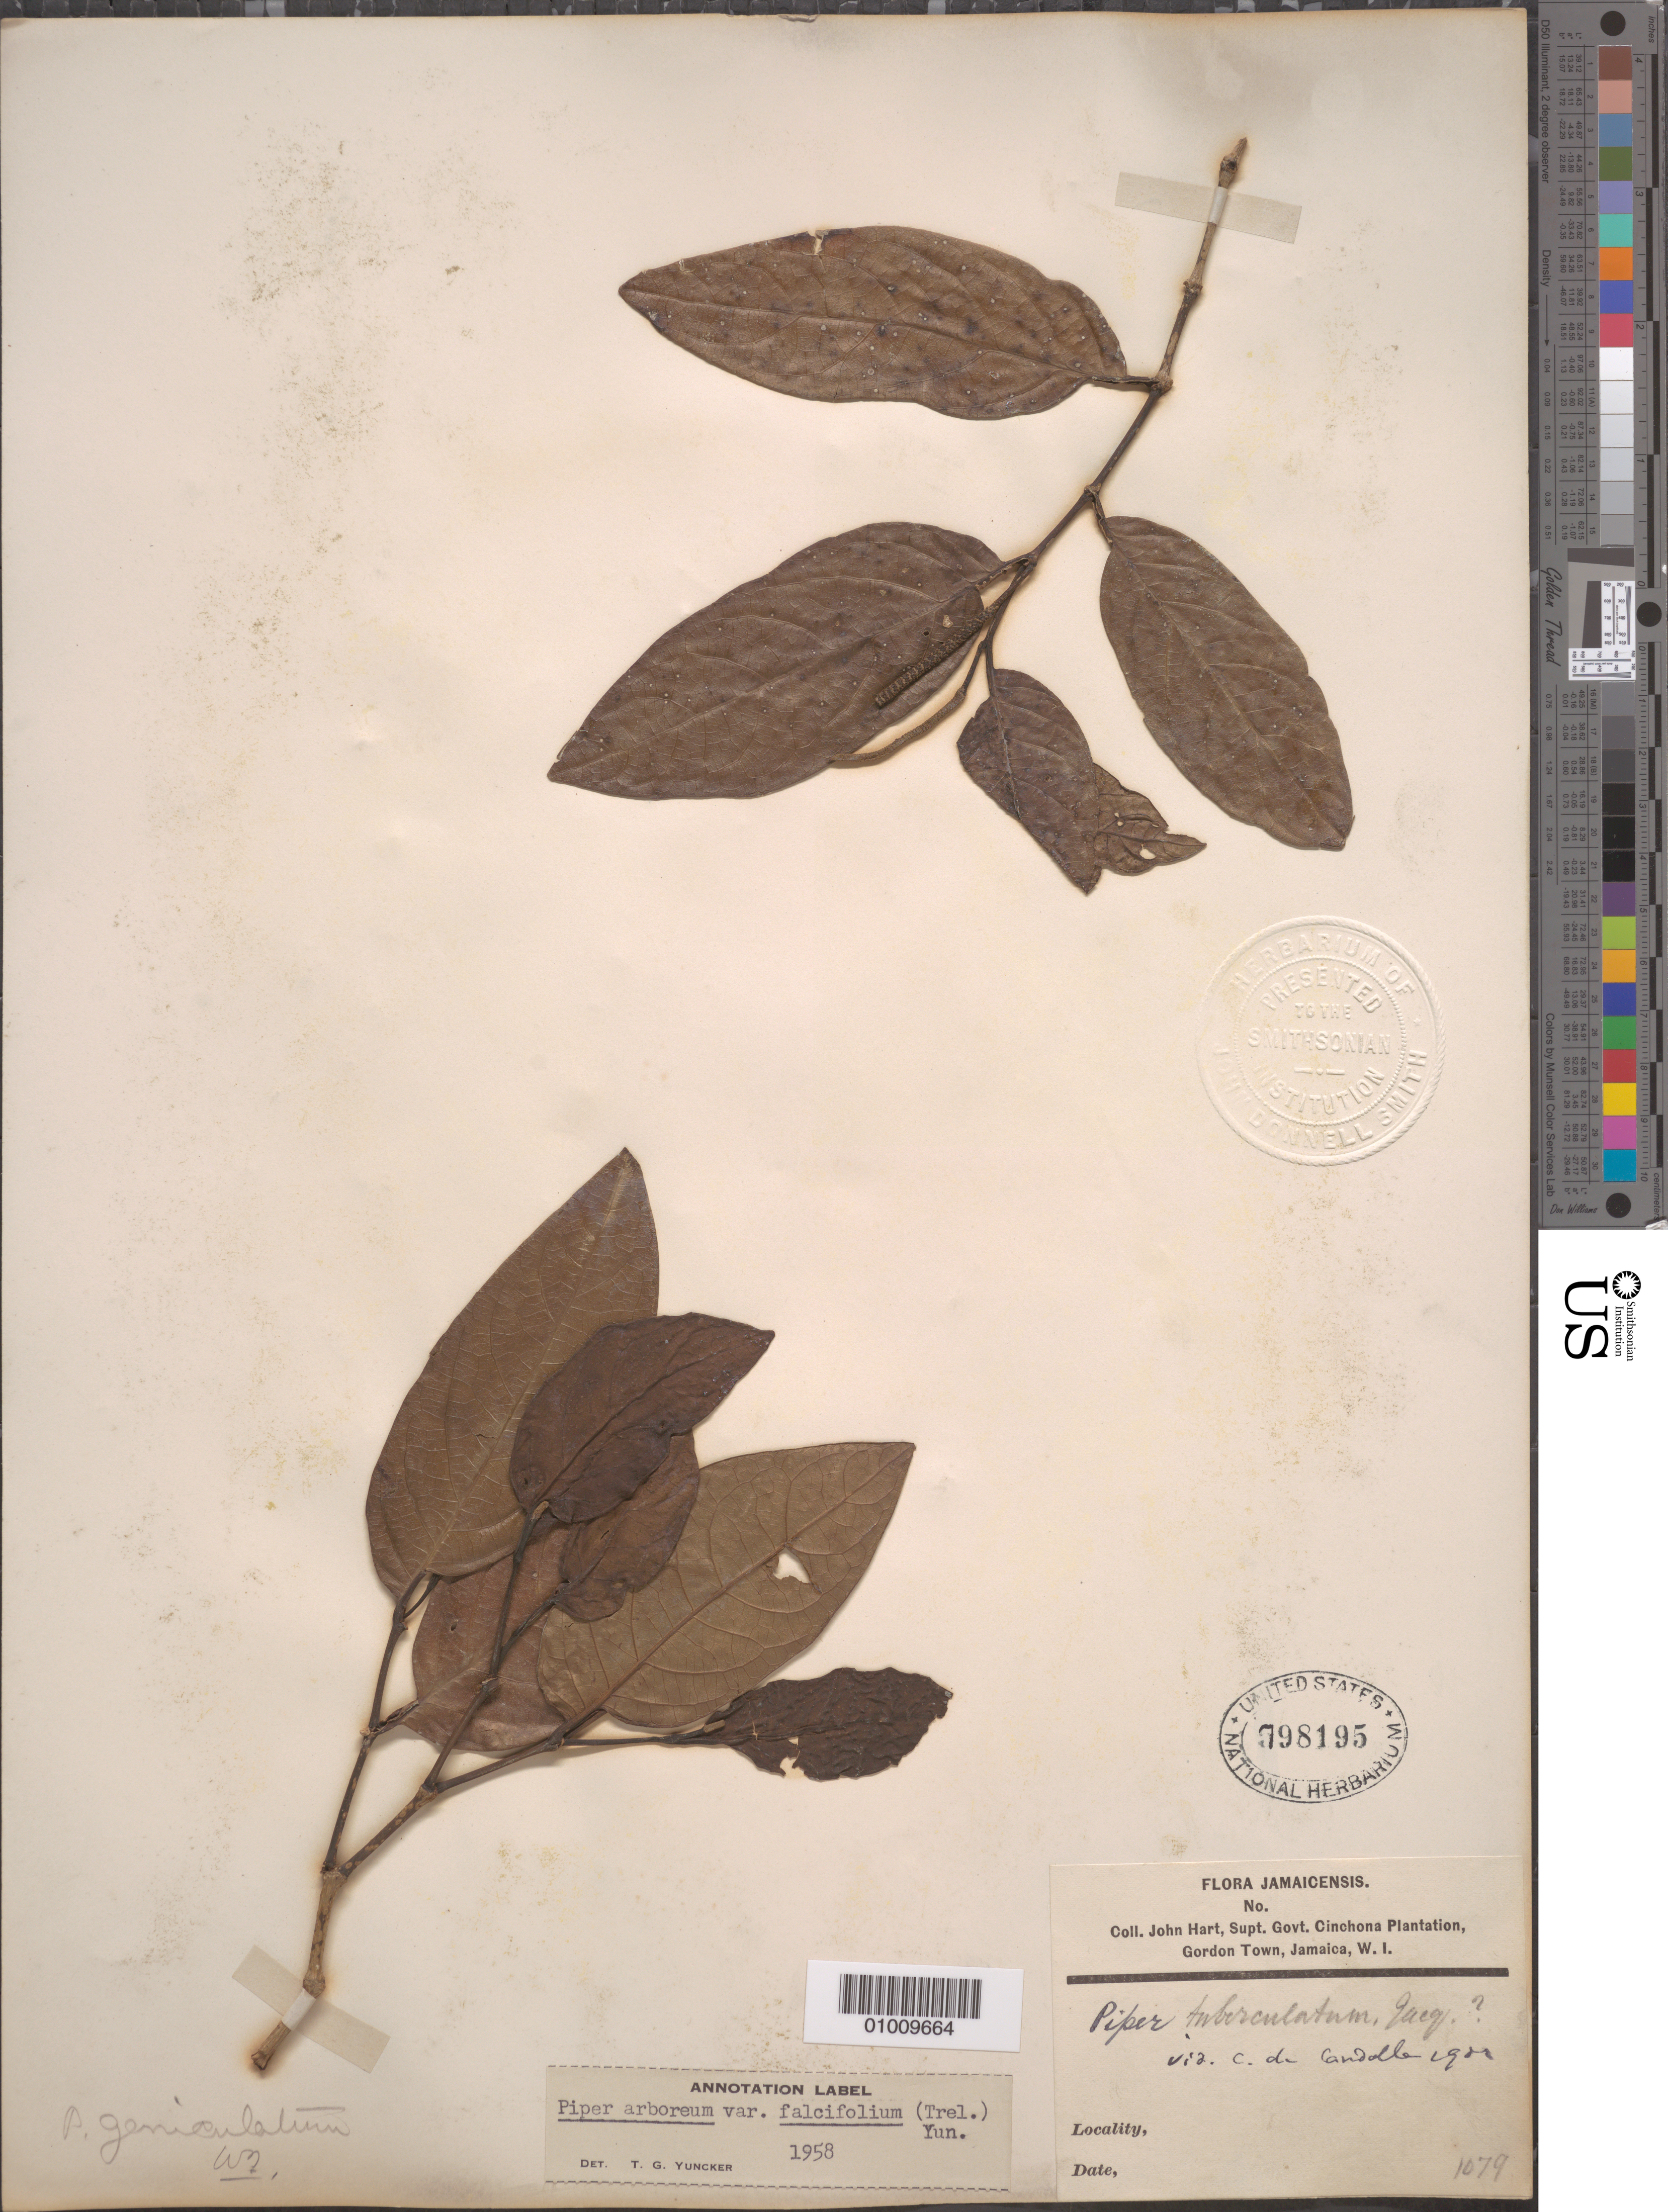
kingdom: Plantae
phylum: Tracheophyta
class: Magnoliopsida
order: Piperales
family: Piperaceae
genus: Piper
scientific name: Piper arboreum var. arboreum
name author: Aubl.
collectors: J. Hart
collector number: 1079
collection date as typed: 1900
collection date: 1900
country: Jamaica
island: Jamaica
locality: Gordon Town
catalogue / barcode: US 798195